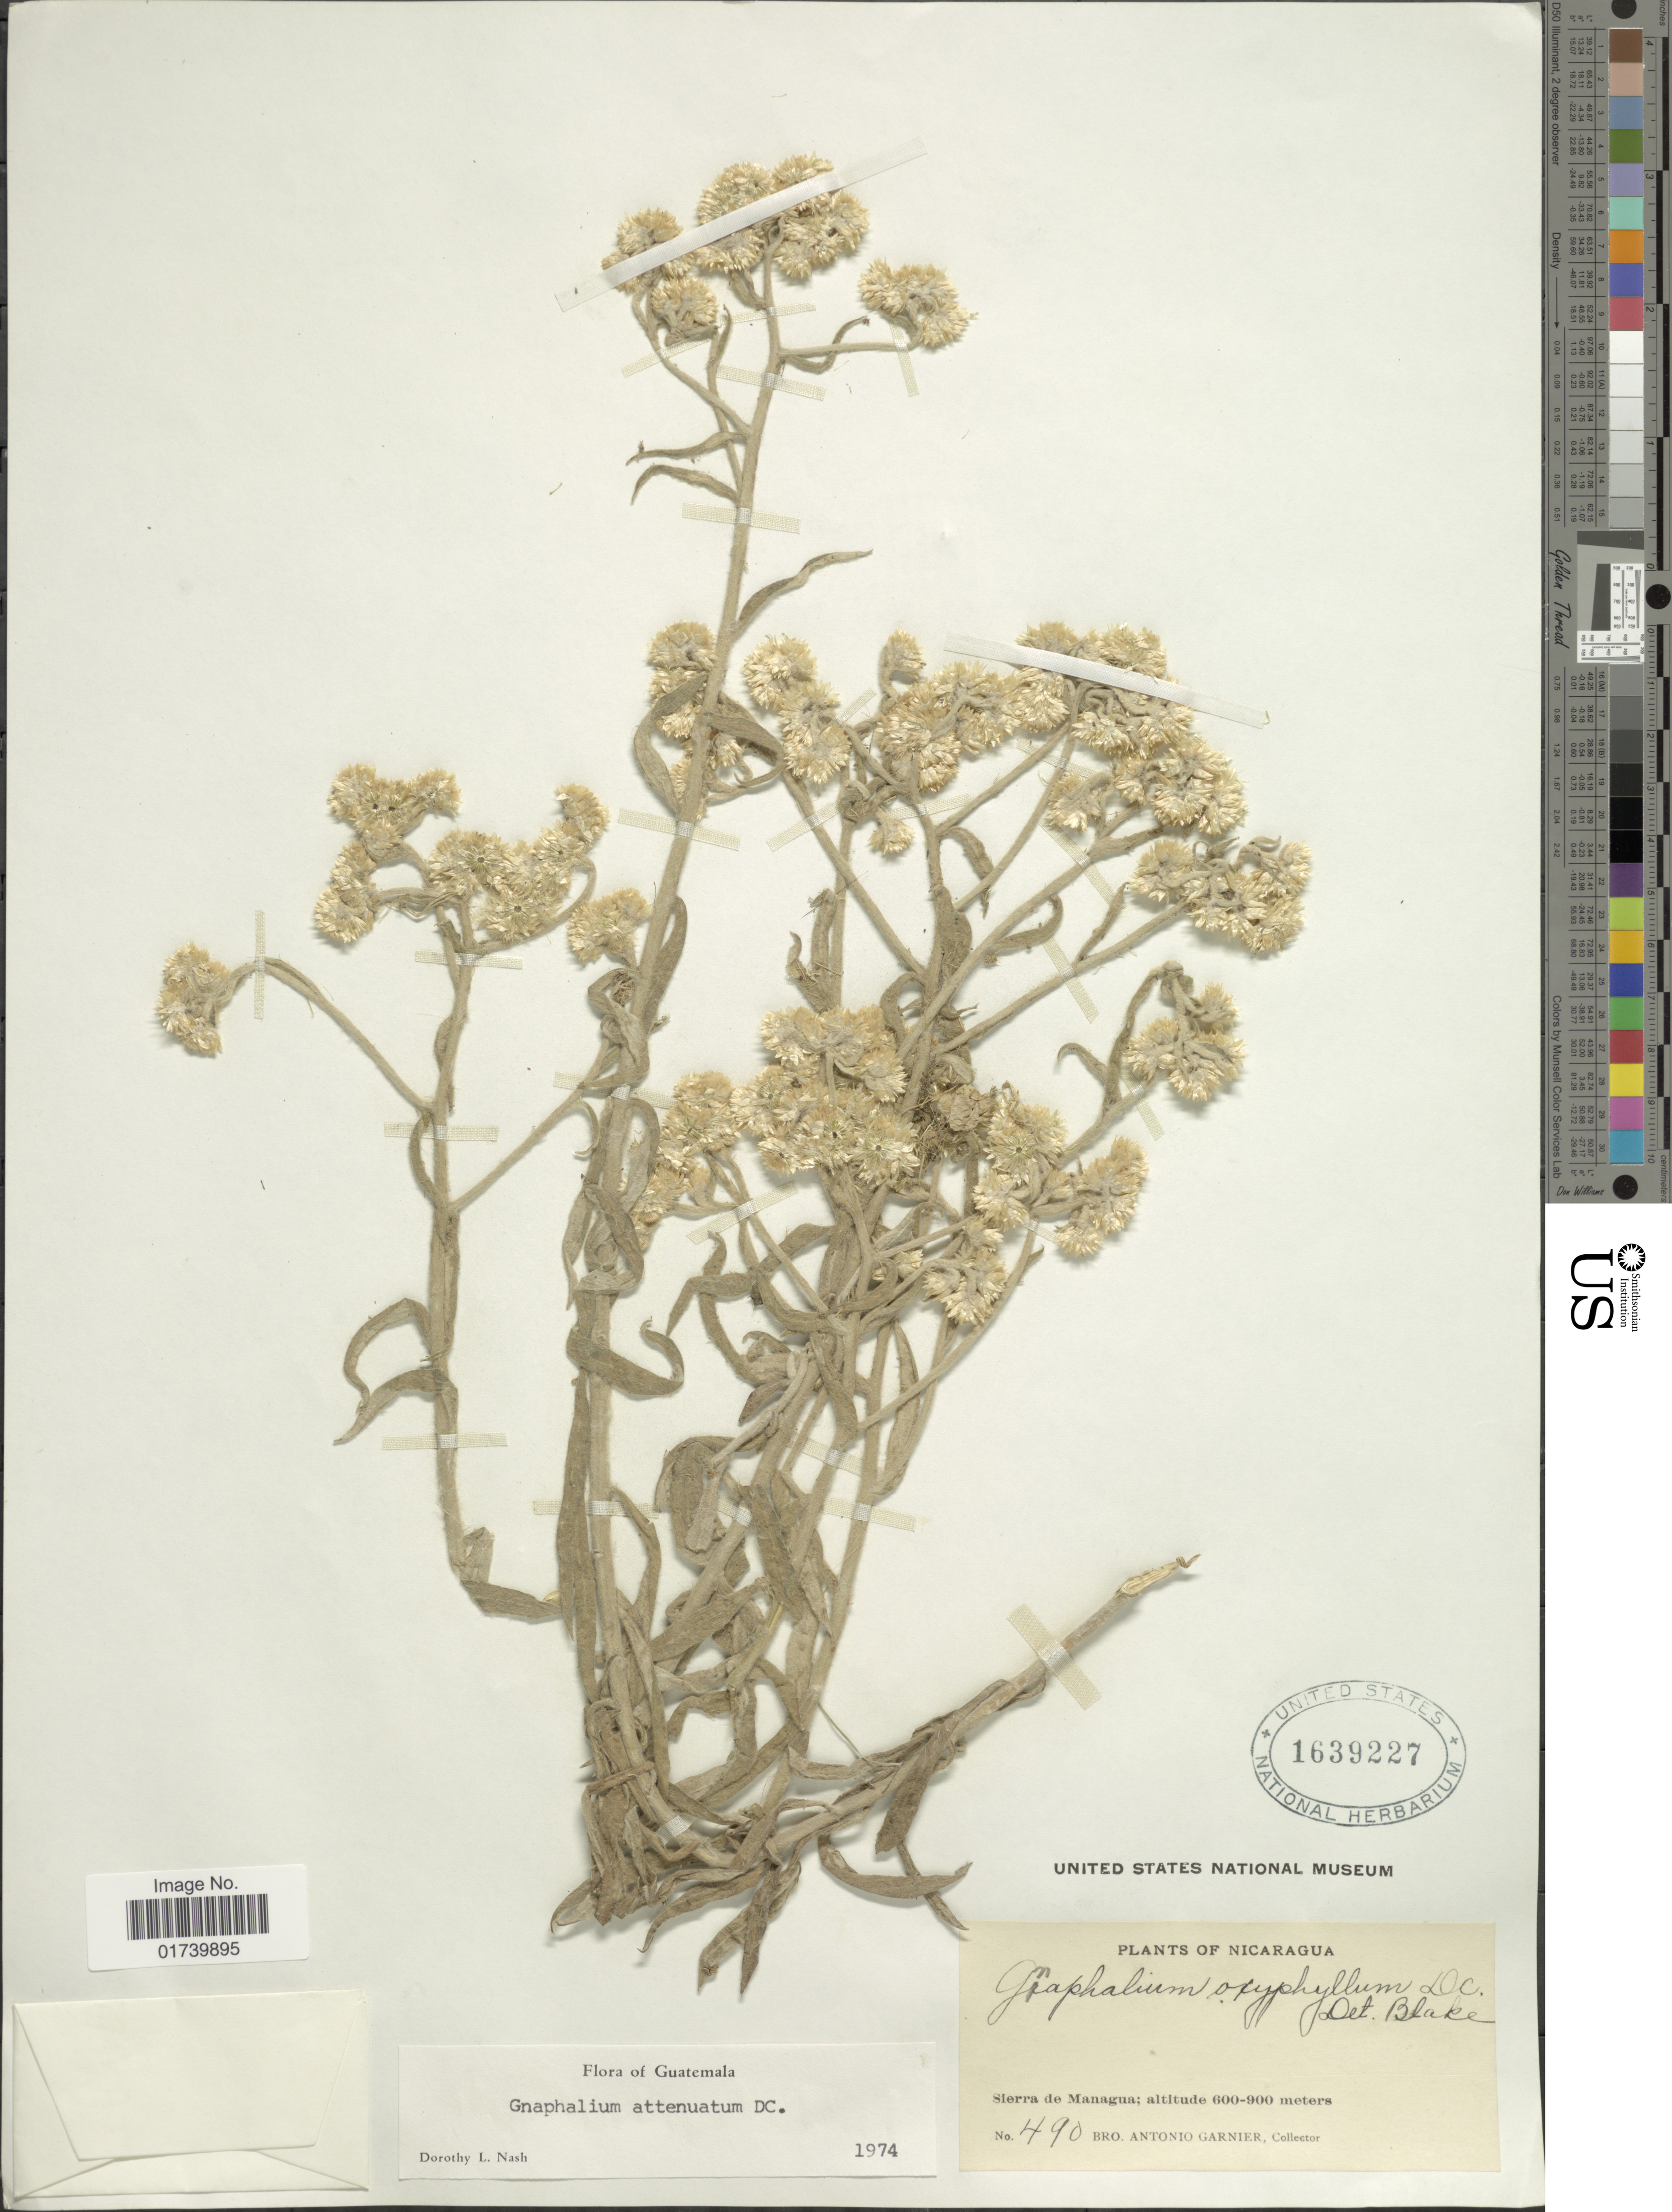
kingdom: Plantae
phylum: Tracheophyta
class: Magnoliopsida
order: Asterales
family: Asteraceae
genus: Pseudognaphalium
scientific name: Pseudognaphalium attenuatum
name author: (DC.) Anderb.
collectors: Bro. A. Garnier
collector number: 490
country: Nicaragua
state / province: Managua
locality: Sierra de Managua.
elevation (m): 600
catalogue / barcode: US 1639227